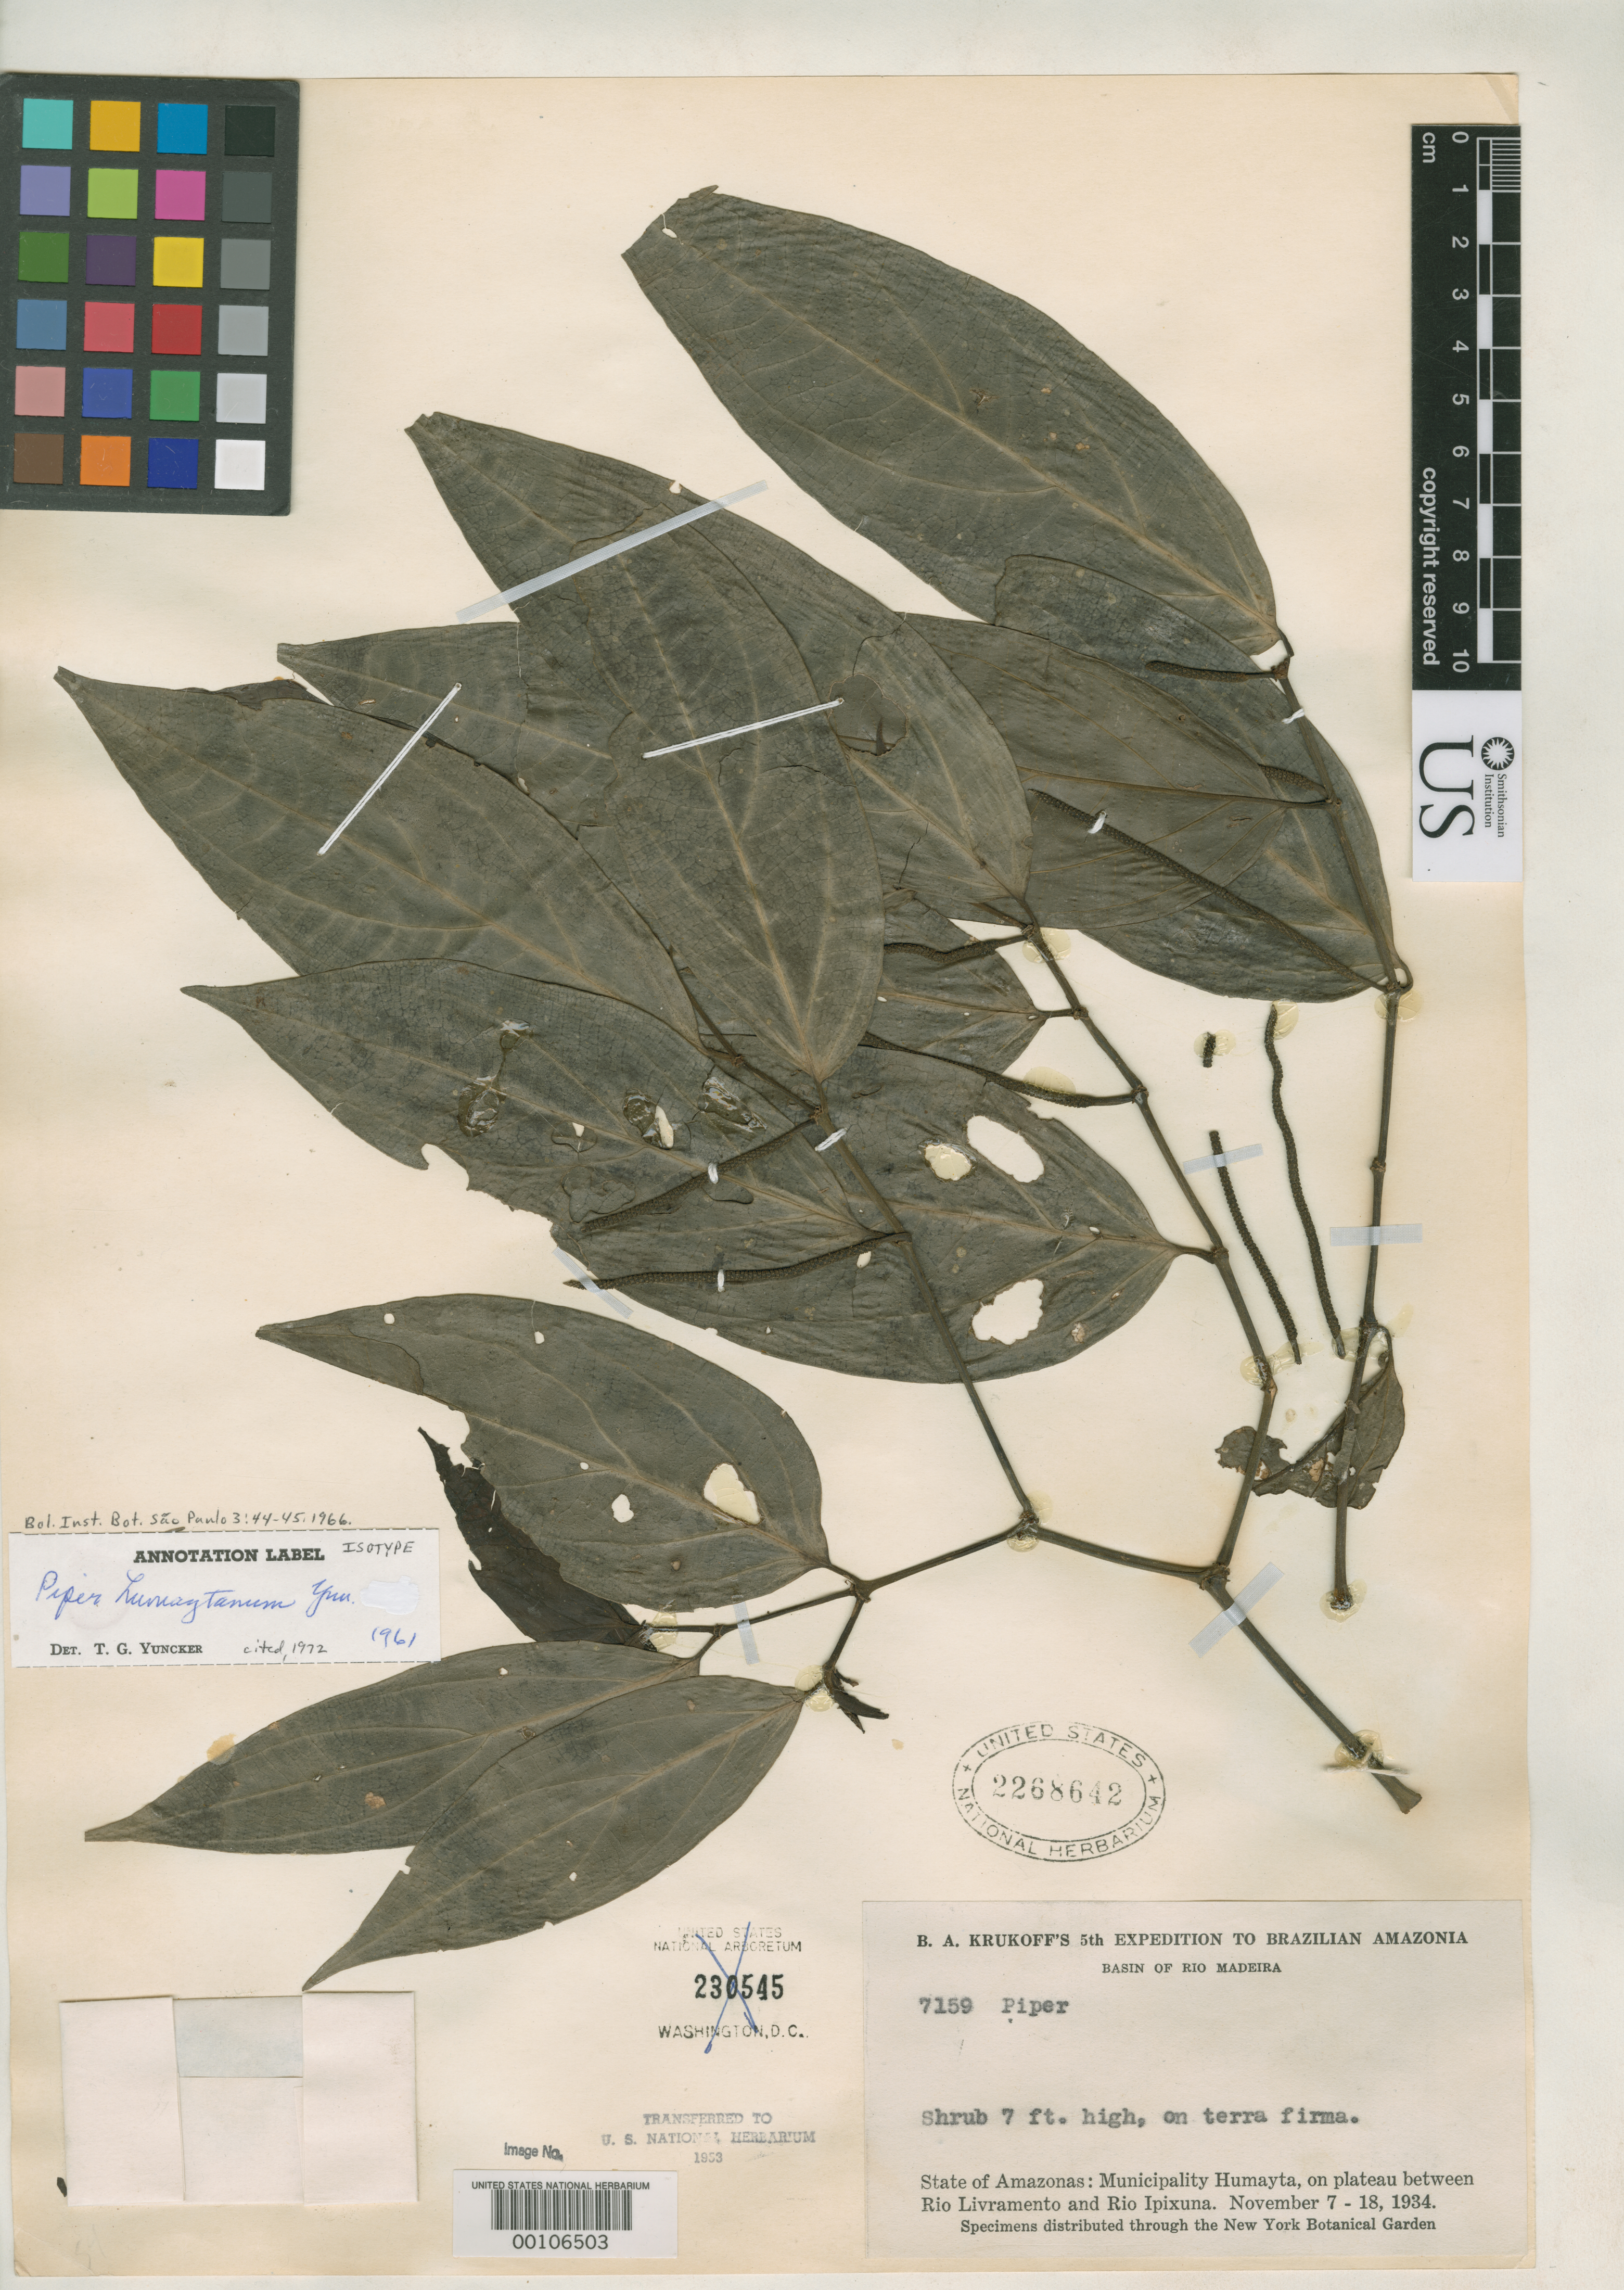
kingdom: Plantae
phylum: Tracheophyta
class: Magnoliopsida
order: Piperales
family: Piperaceae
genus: Piper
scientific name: Piper humaytanum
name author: Yunck.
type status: Isotype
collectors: B. A. Krukoff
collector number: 7159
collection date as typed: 07 Nov 1934 to 18 Nov 1934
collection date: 1934-11-07/1934-11-18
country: Brazil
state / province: Amazonas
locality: Ipixuna Ipix Una.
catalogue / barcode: US 2268642